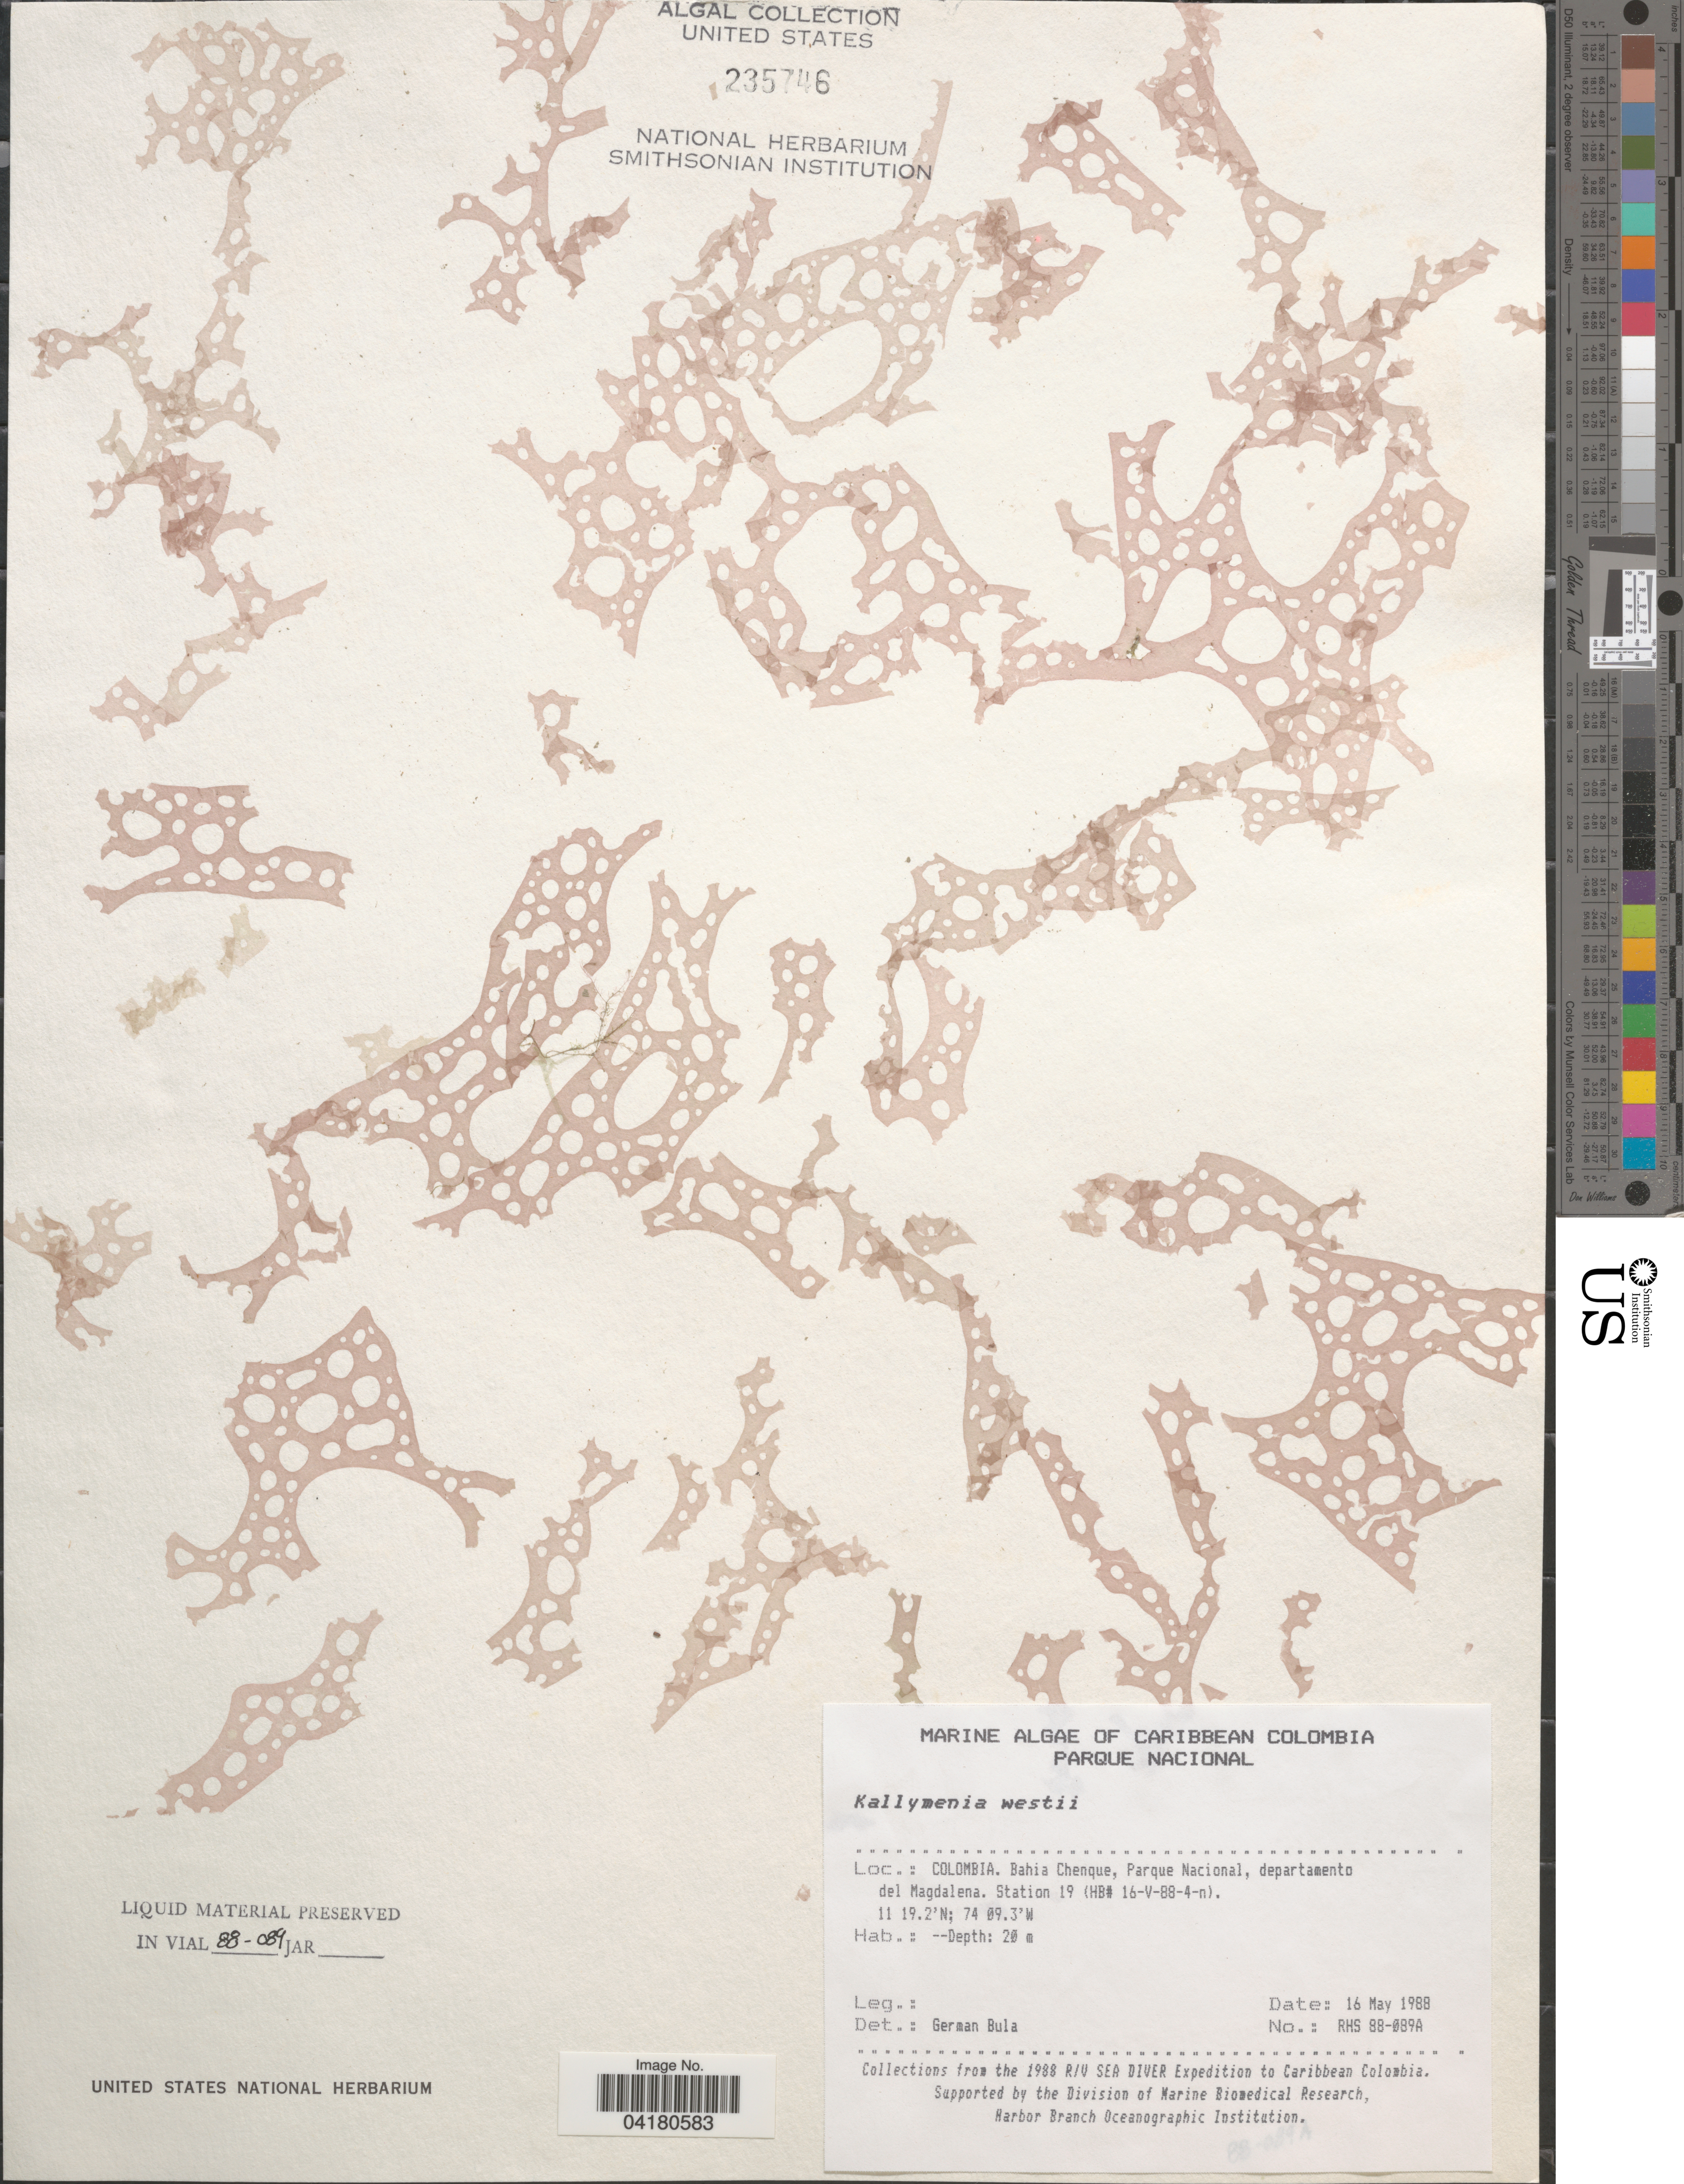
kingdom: Plantae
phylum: Rhodophyta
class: Florideophyceae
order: Gigartinales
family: Kallymeniaceae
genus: Austrokallymenia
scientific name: Austrokallymenia westii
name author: (Ganesan) C.W. Schneid. & G.W. Saunders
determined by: Algae name updating Project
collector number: RHS 88-089A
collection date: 1988-05-16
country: Colombia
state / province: Magdalena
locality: Caribbean Colombia Parque Nacional. Bahia Chenque, Parque Nacional, departamento del Magdalena. Station 19 (HB# 16-V-88-4-n). The 1988 R/V Sea Diver Expedition to Caribbean Colombia.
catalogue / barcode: US 235746